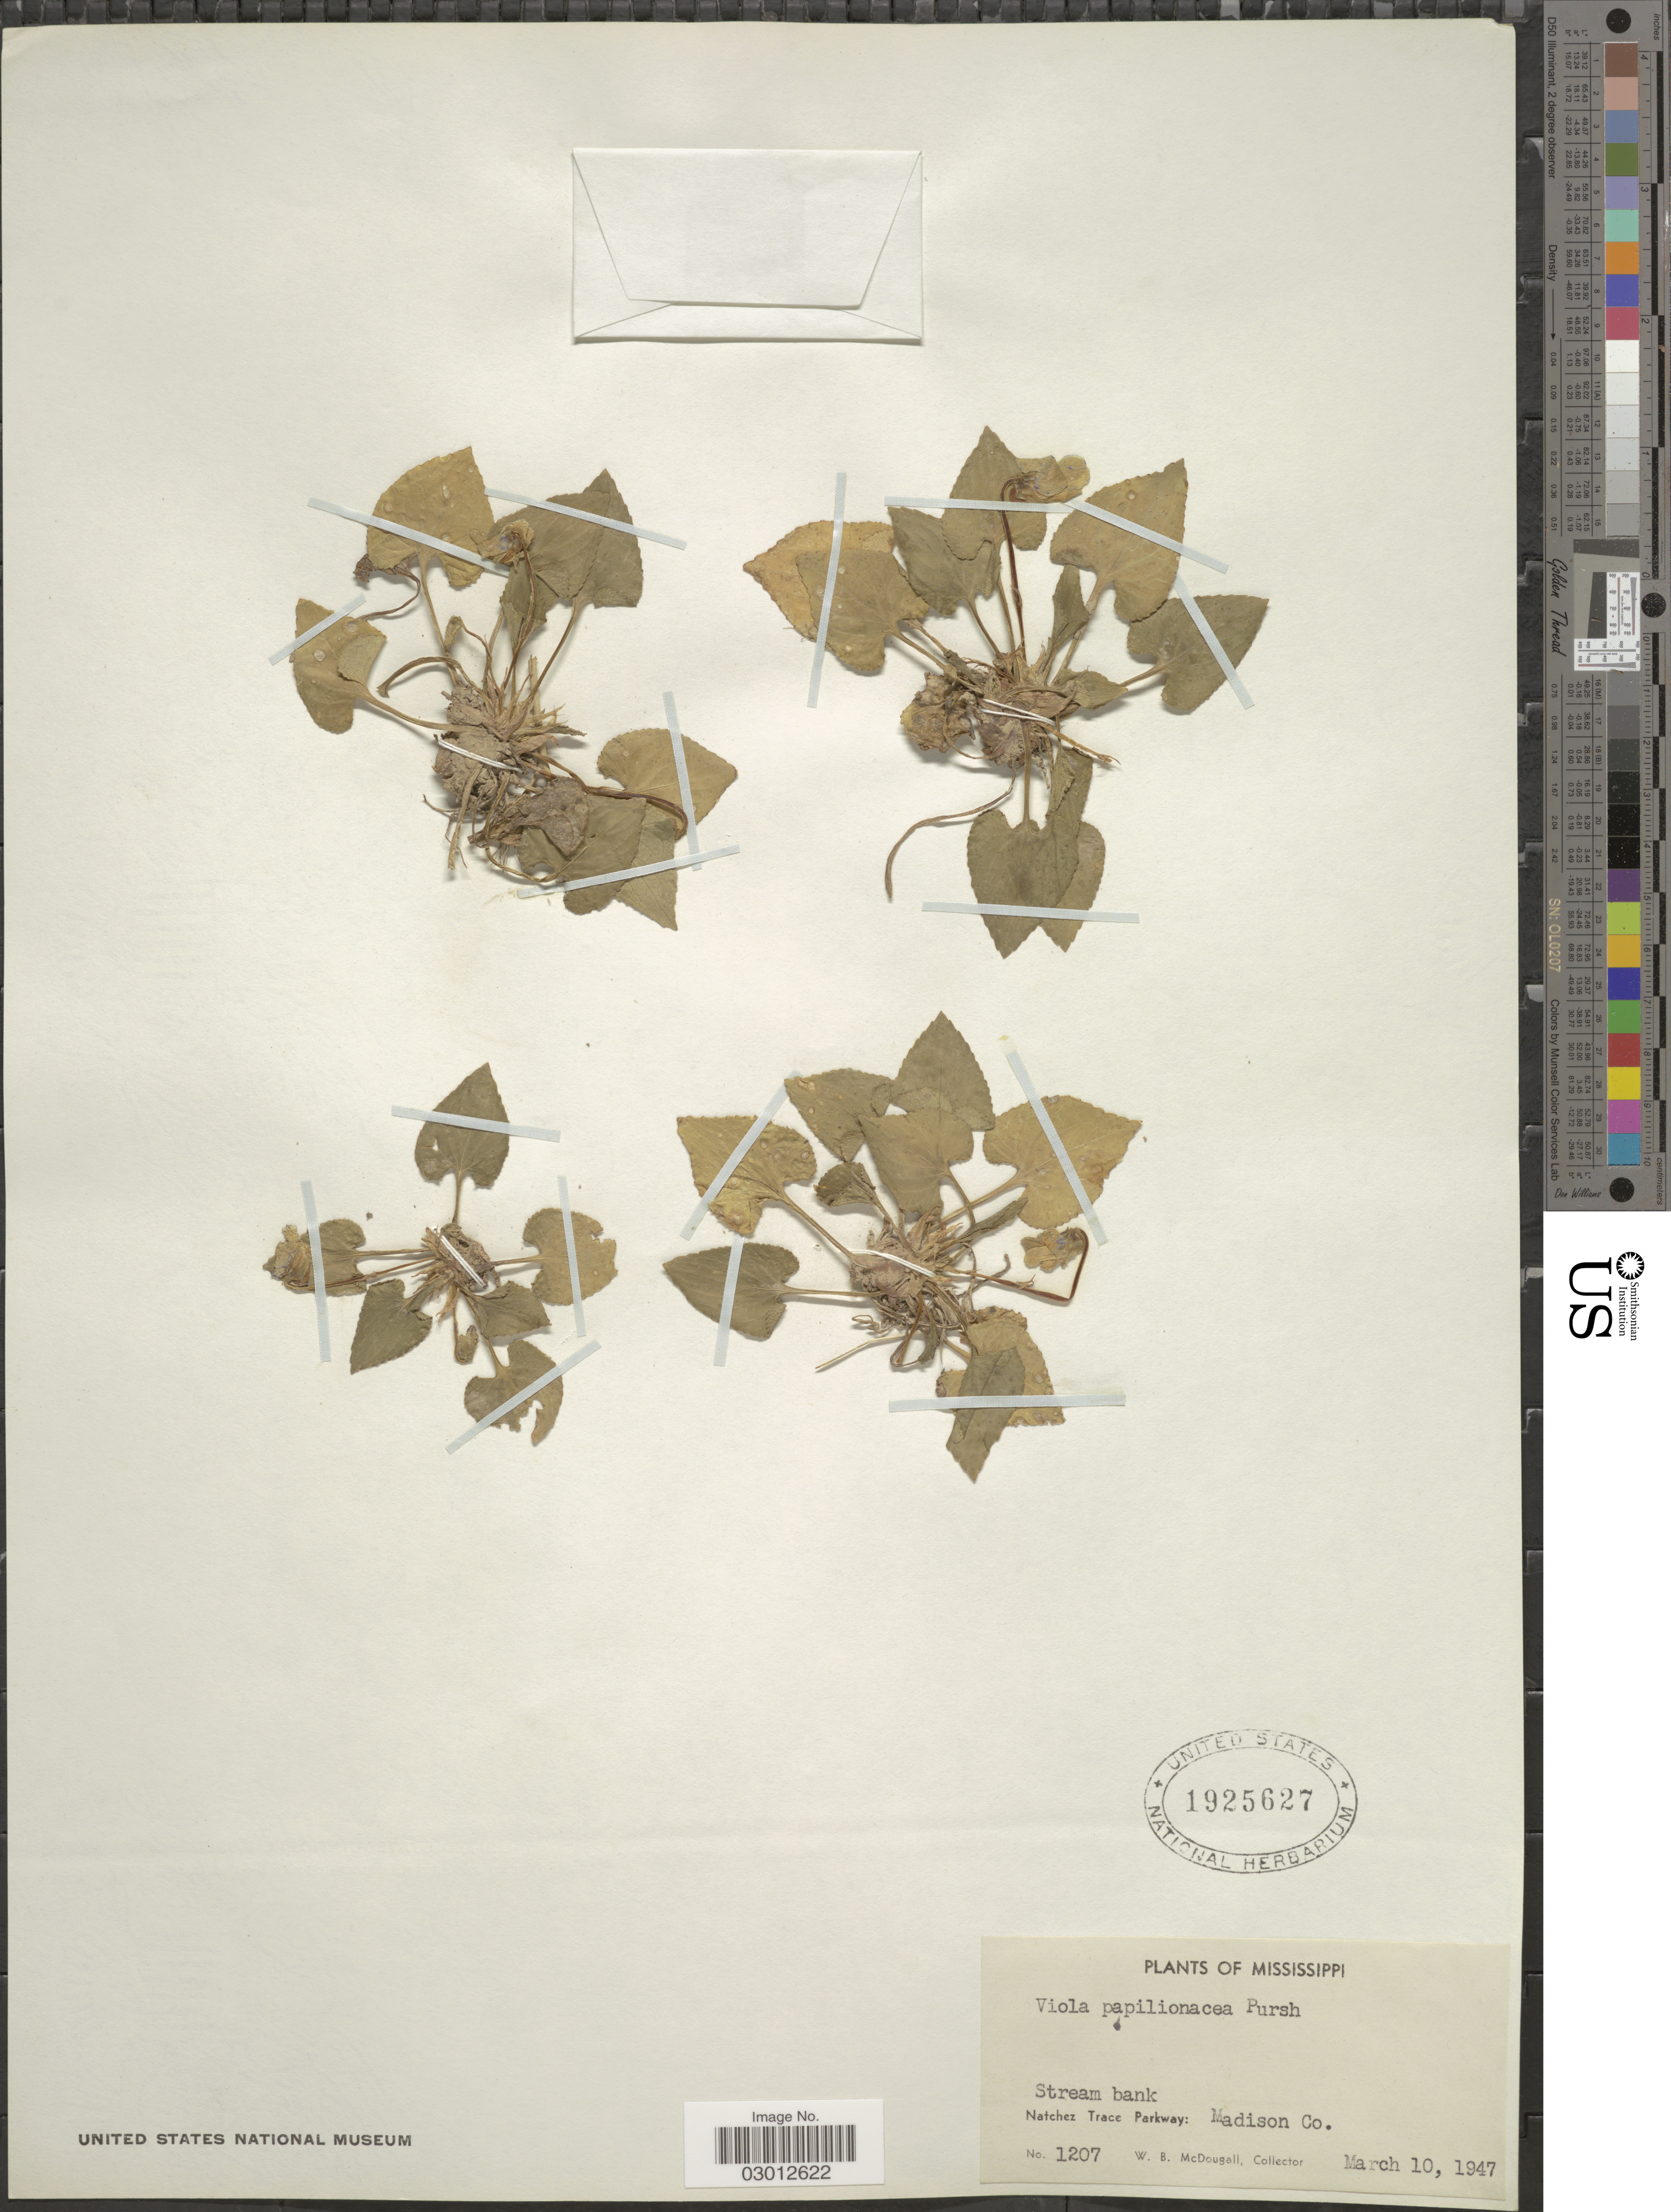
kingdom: Plantae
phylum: Tracheophyta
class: Magnoliopsida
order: Malpighiales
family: Violaceae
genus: Viola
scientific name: Viola papilionacea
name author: Pursh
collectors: W. B. McDougall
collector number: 1207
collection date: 1947-03-10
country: United States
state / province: Mississippi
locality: Stream bank, Natchez Trace Parkway: Madison Co.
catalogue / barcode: US 1925627